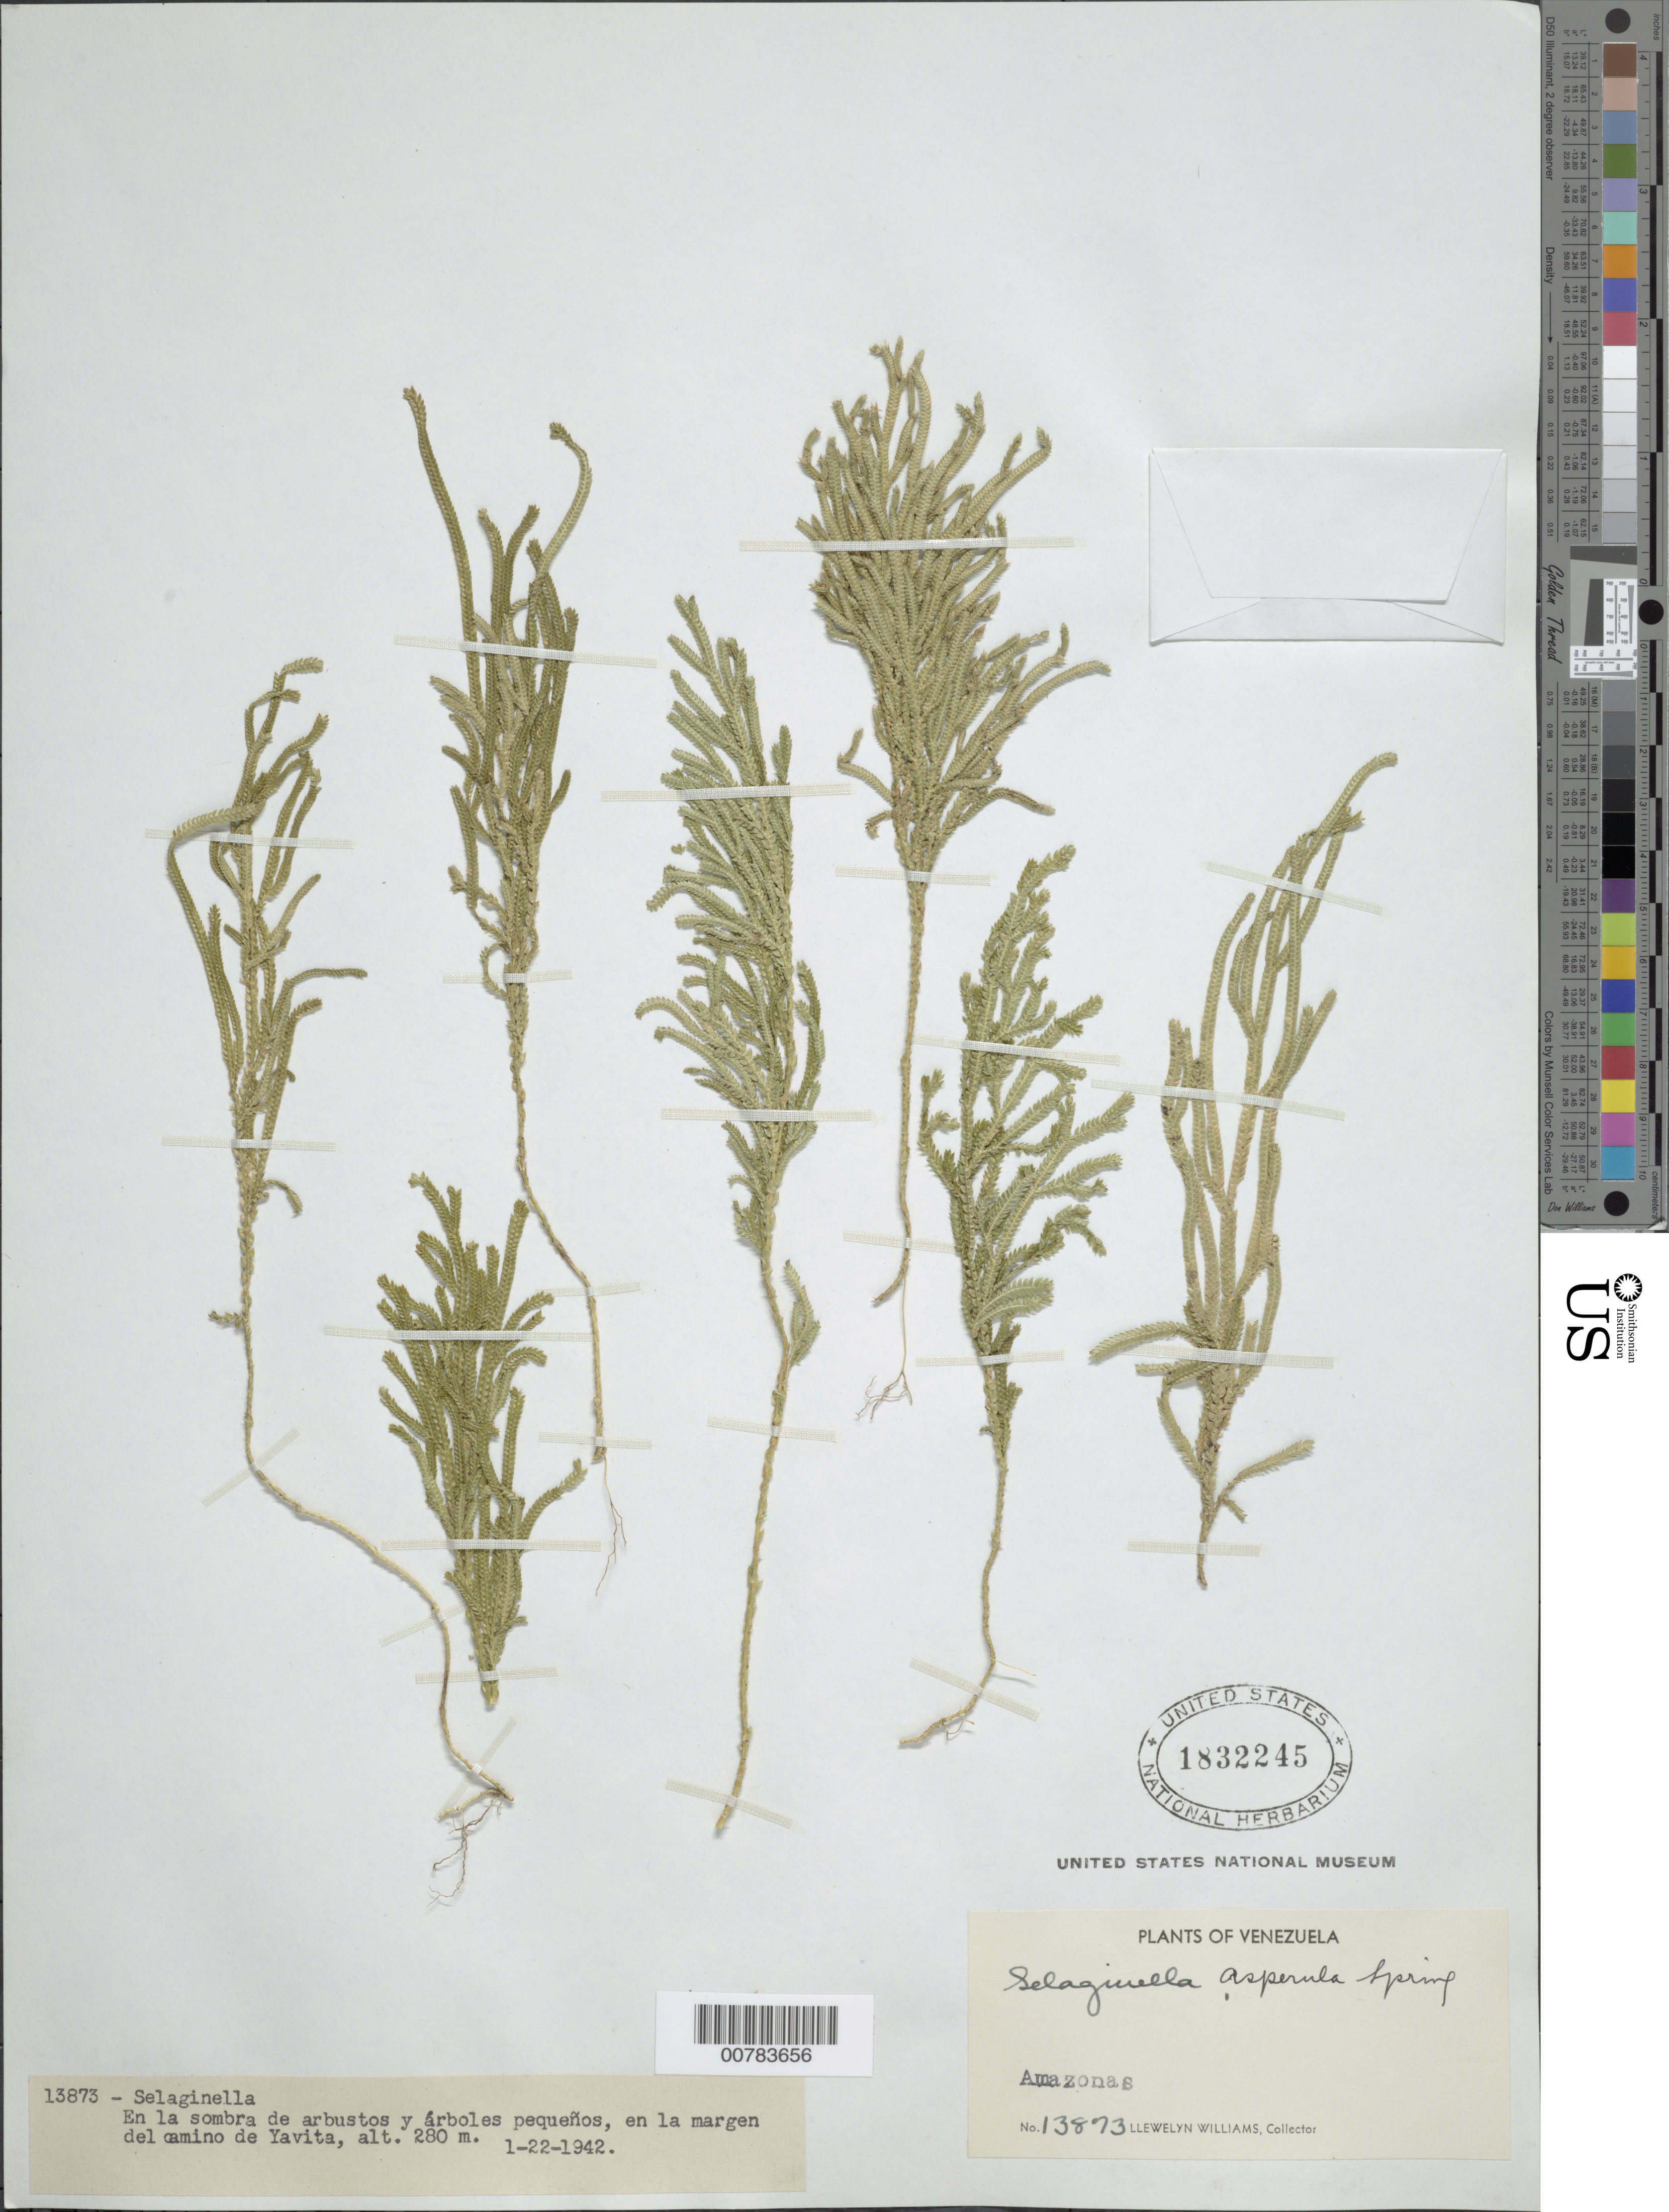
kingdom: Plantae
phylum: Tracheophyta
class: Lycopodiopsida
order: Selaginellales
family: Selaginellaceae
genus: Selaginella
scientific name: Selaginella asperula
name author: Spring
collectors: Ll. Williams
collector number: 13873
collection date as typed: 22-Jan-42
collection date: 1942-01-22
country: Venezuela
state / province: Amazonas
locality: Yavita, camino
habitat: Sombra de arbustos y árboles pequeños, en la margen del camino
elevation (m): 280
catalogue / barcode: US 1832245